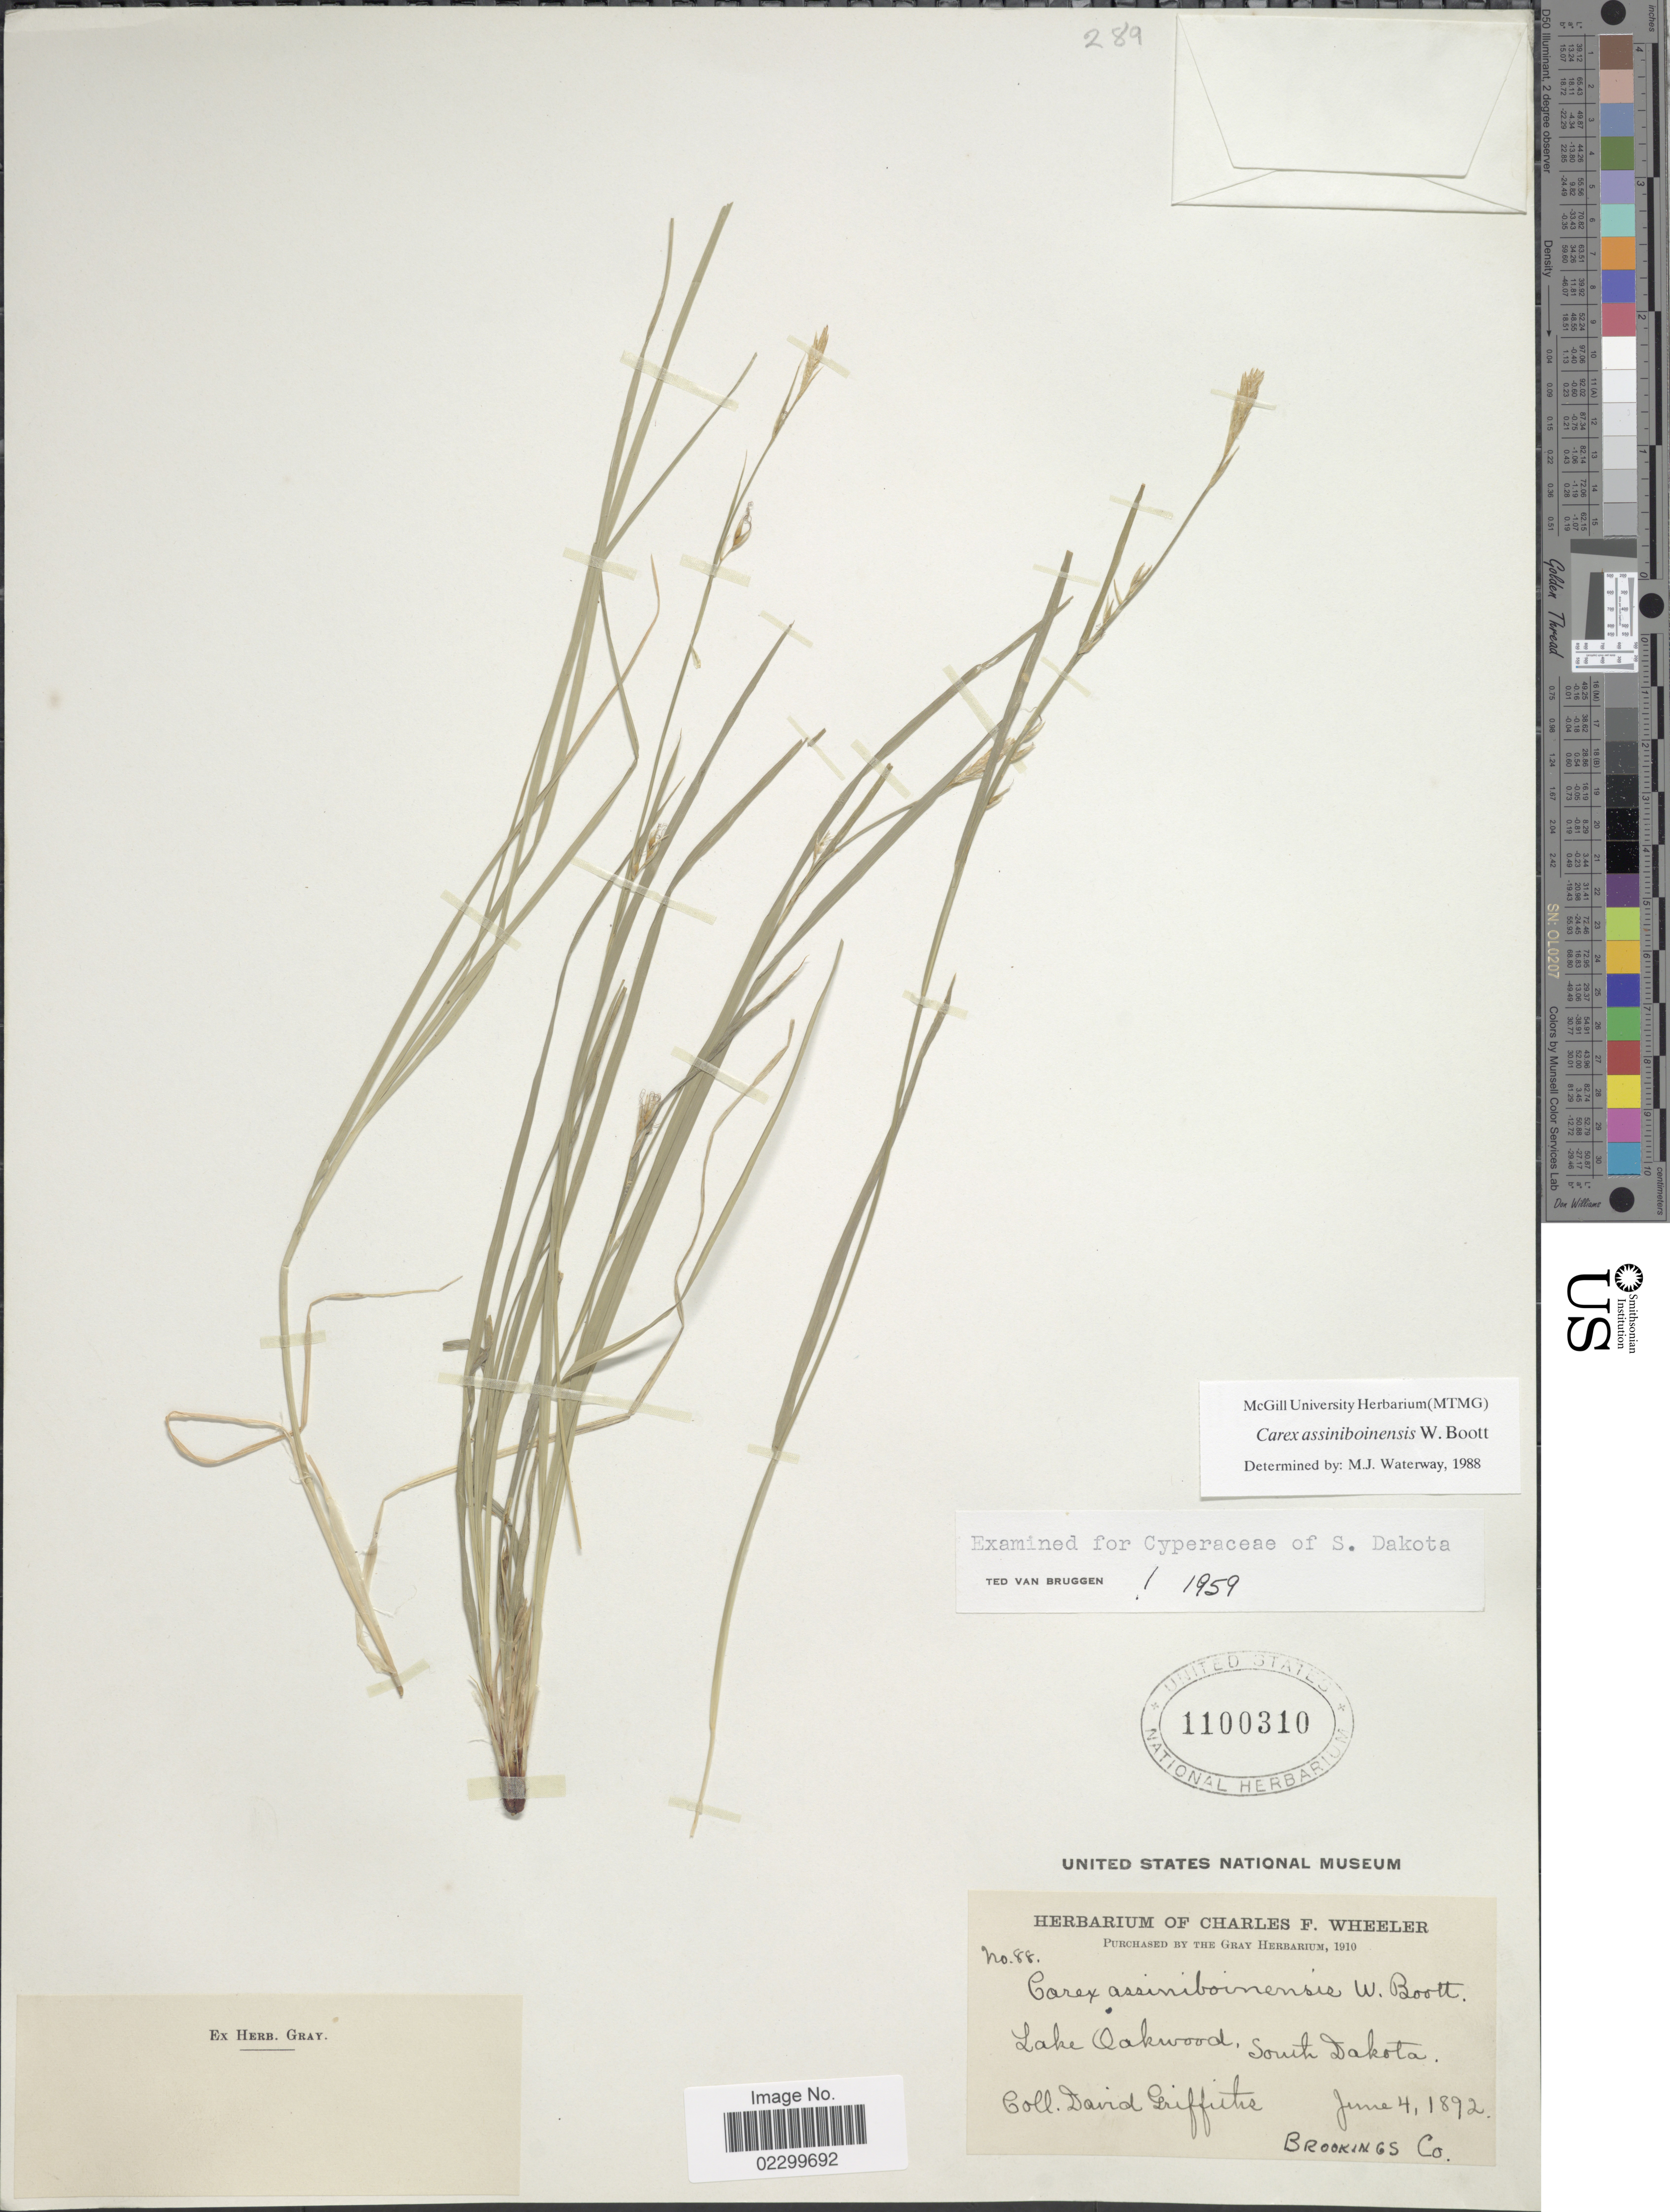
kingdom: Plantae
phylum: Tracheophyta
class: Liliopsida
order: Poales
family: Cyperaceae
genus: Carex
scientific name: Carex assiniboinensis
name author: W. Boott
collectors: D. Griffiths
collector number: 88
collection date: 1892-06-04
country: United States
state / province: South Dakota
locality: Lake Oakwood, Brookings Co.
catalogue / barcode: US 1100310